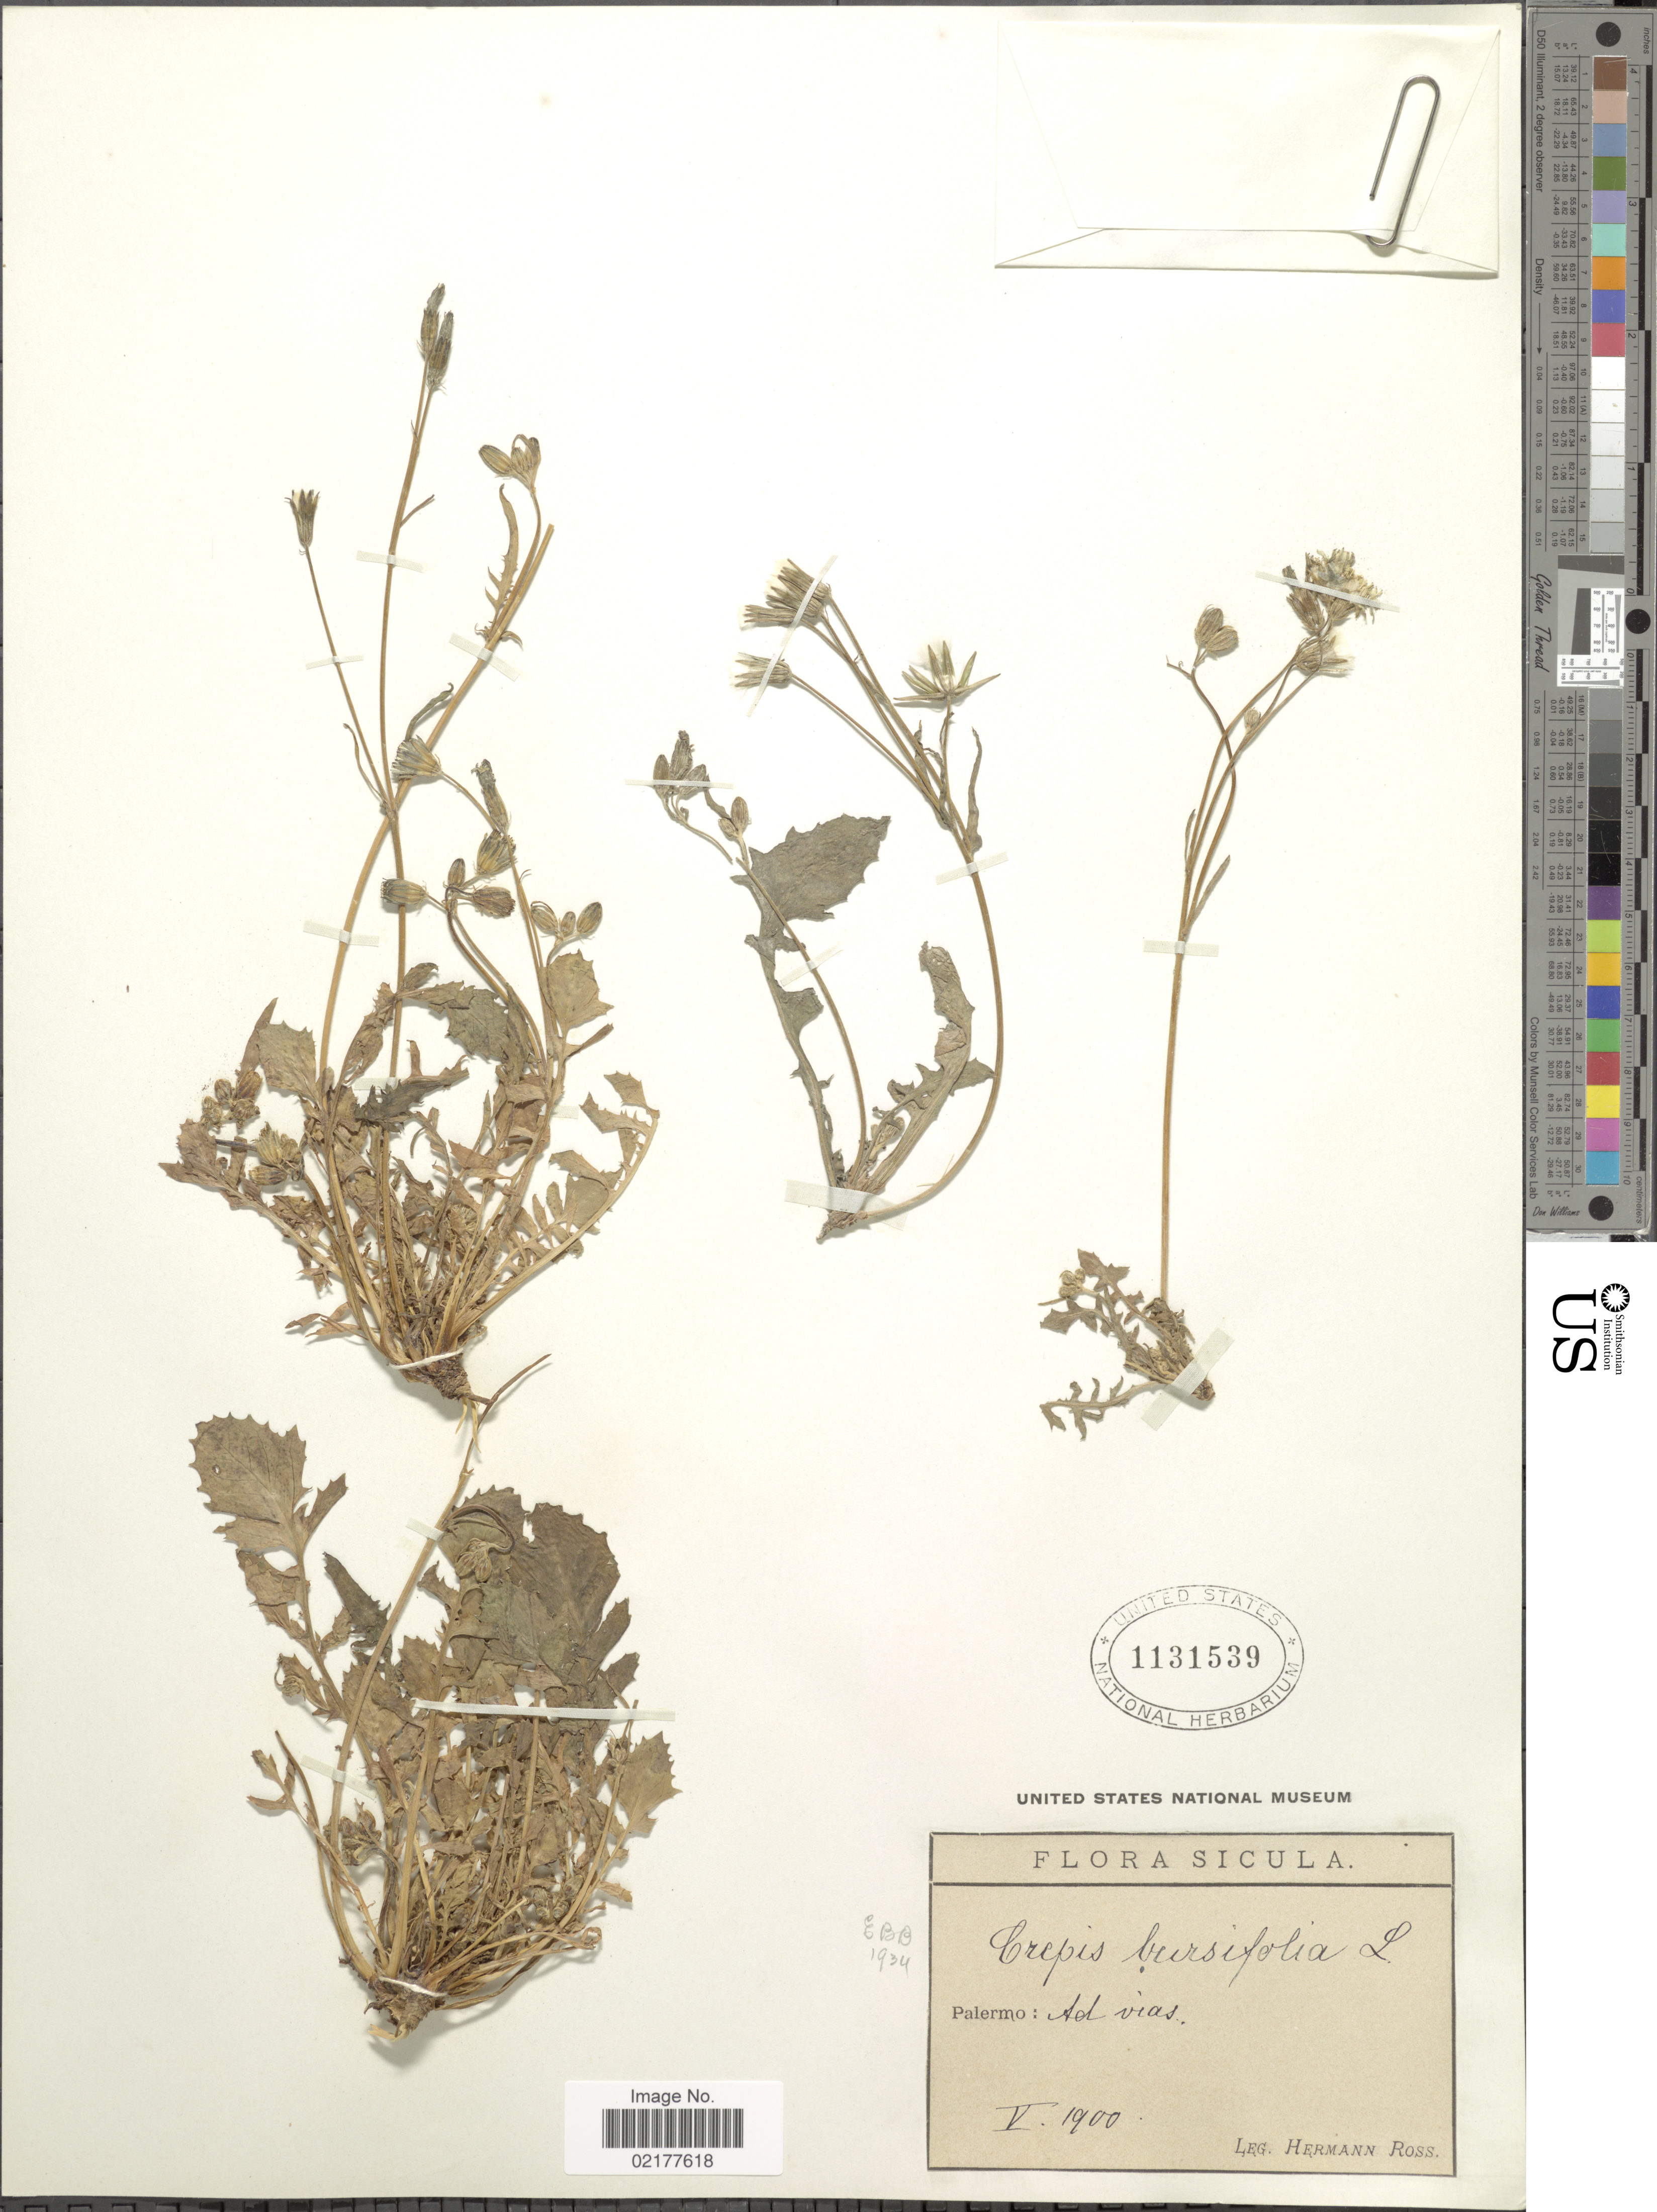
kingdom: Plantae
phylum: Tracheophyta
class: Magnoliopsida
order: Asterales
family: Asteraceae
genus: Crepis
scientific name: Crepis bursifolia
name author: L.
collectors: H. Ross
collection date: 1900-05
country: Italy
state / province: Siciliana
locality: Sicula. Palermo: Ad vias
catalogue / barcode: US 1131539